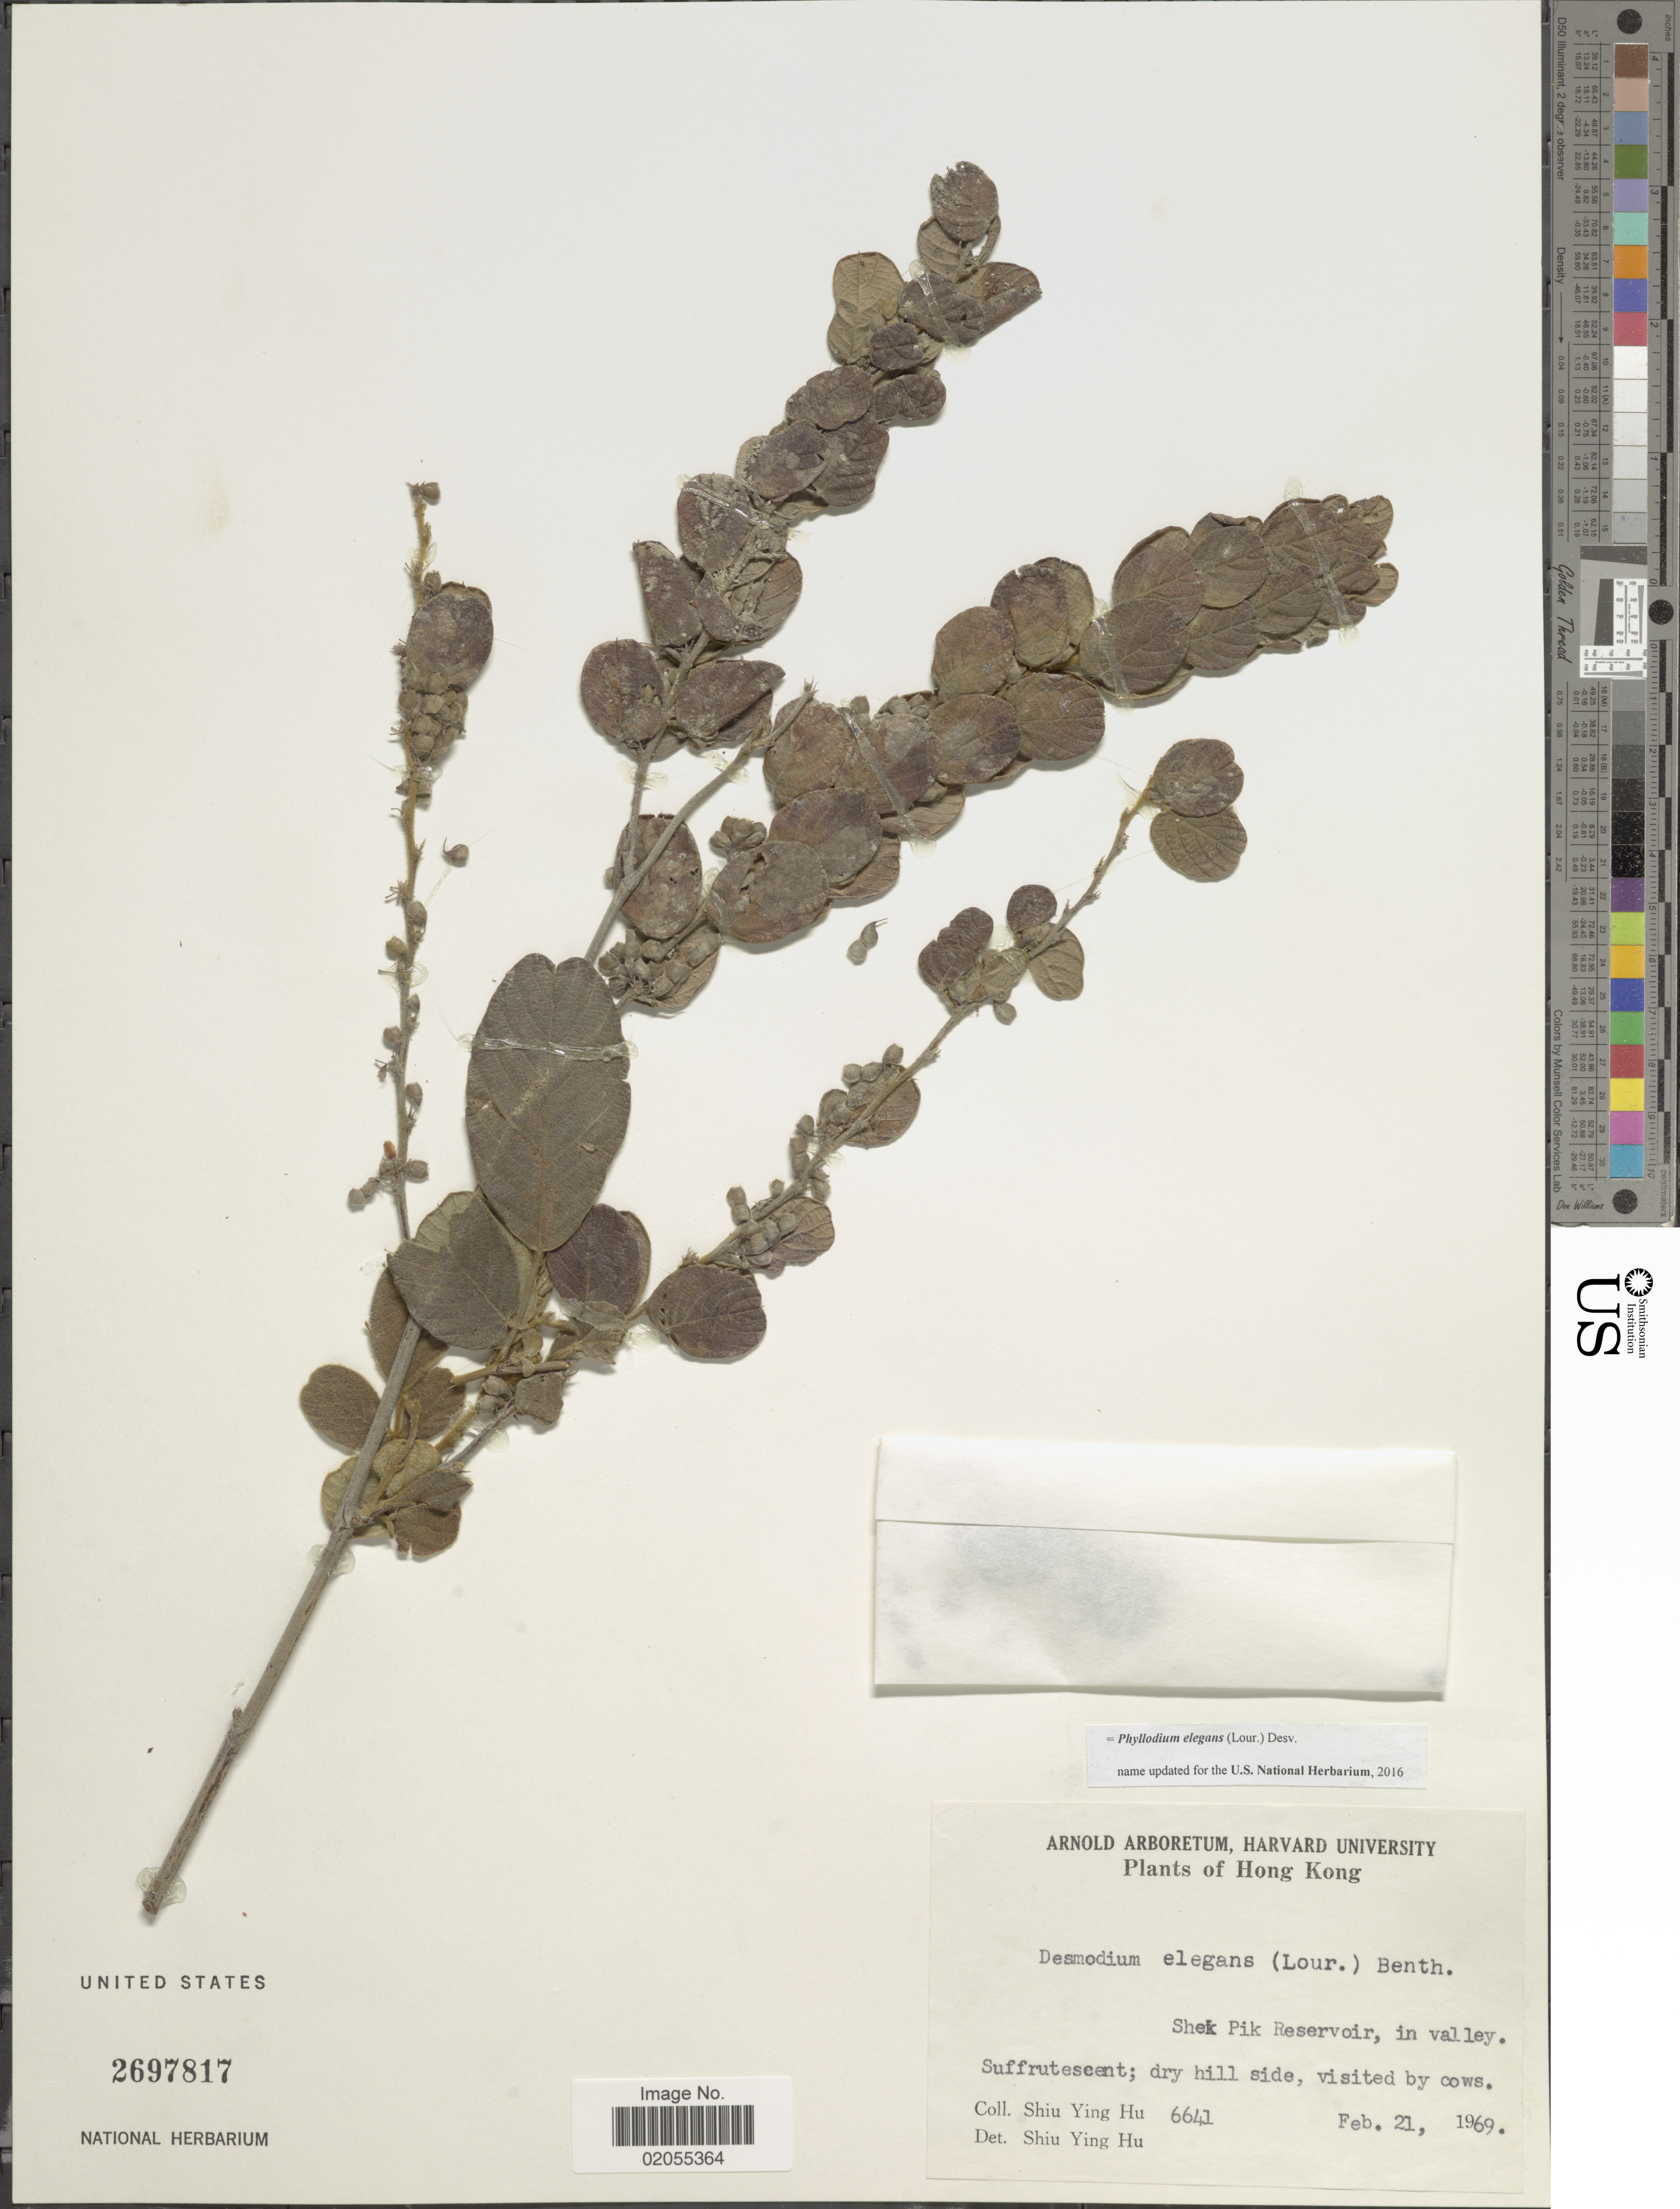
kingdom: Plantae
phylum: Tracheophyta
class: Magnoliopsida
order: Fabales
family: Fabaceae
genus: Phyllodium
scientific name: Phyllodium elegans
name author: (Lour.) Desv.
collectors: S. Y. Hu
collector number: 6641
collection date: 1969-02-21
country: China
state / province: Hong Kong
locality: Shek Pik Reservoir, in valley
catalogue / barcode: US 2697817